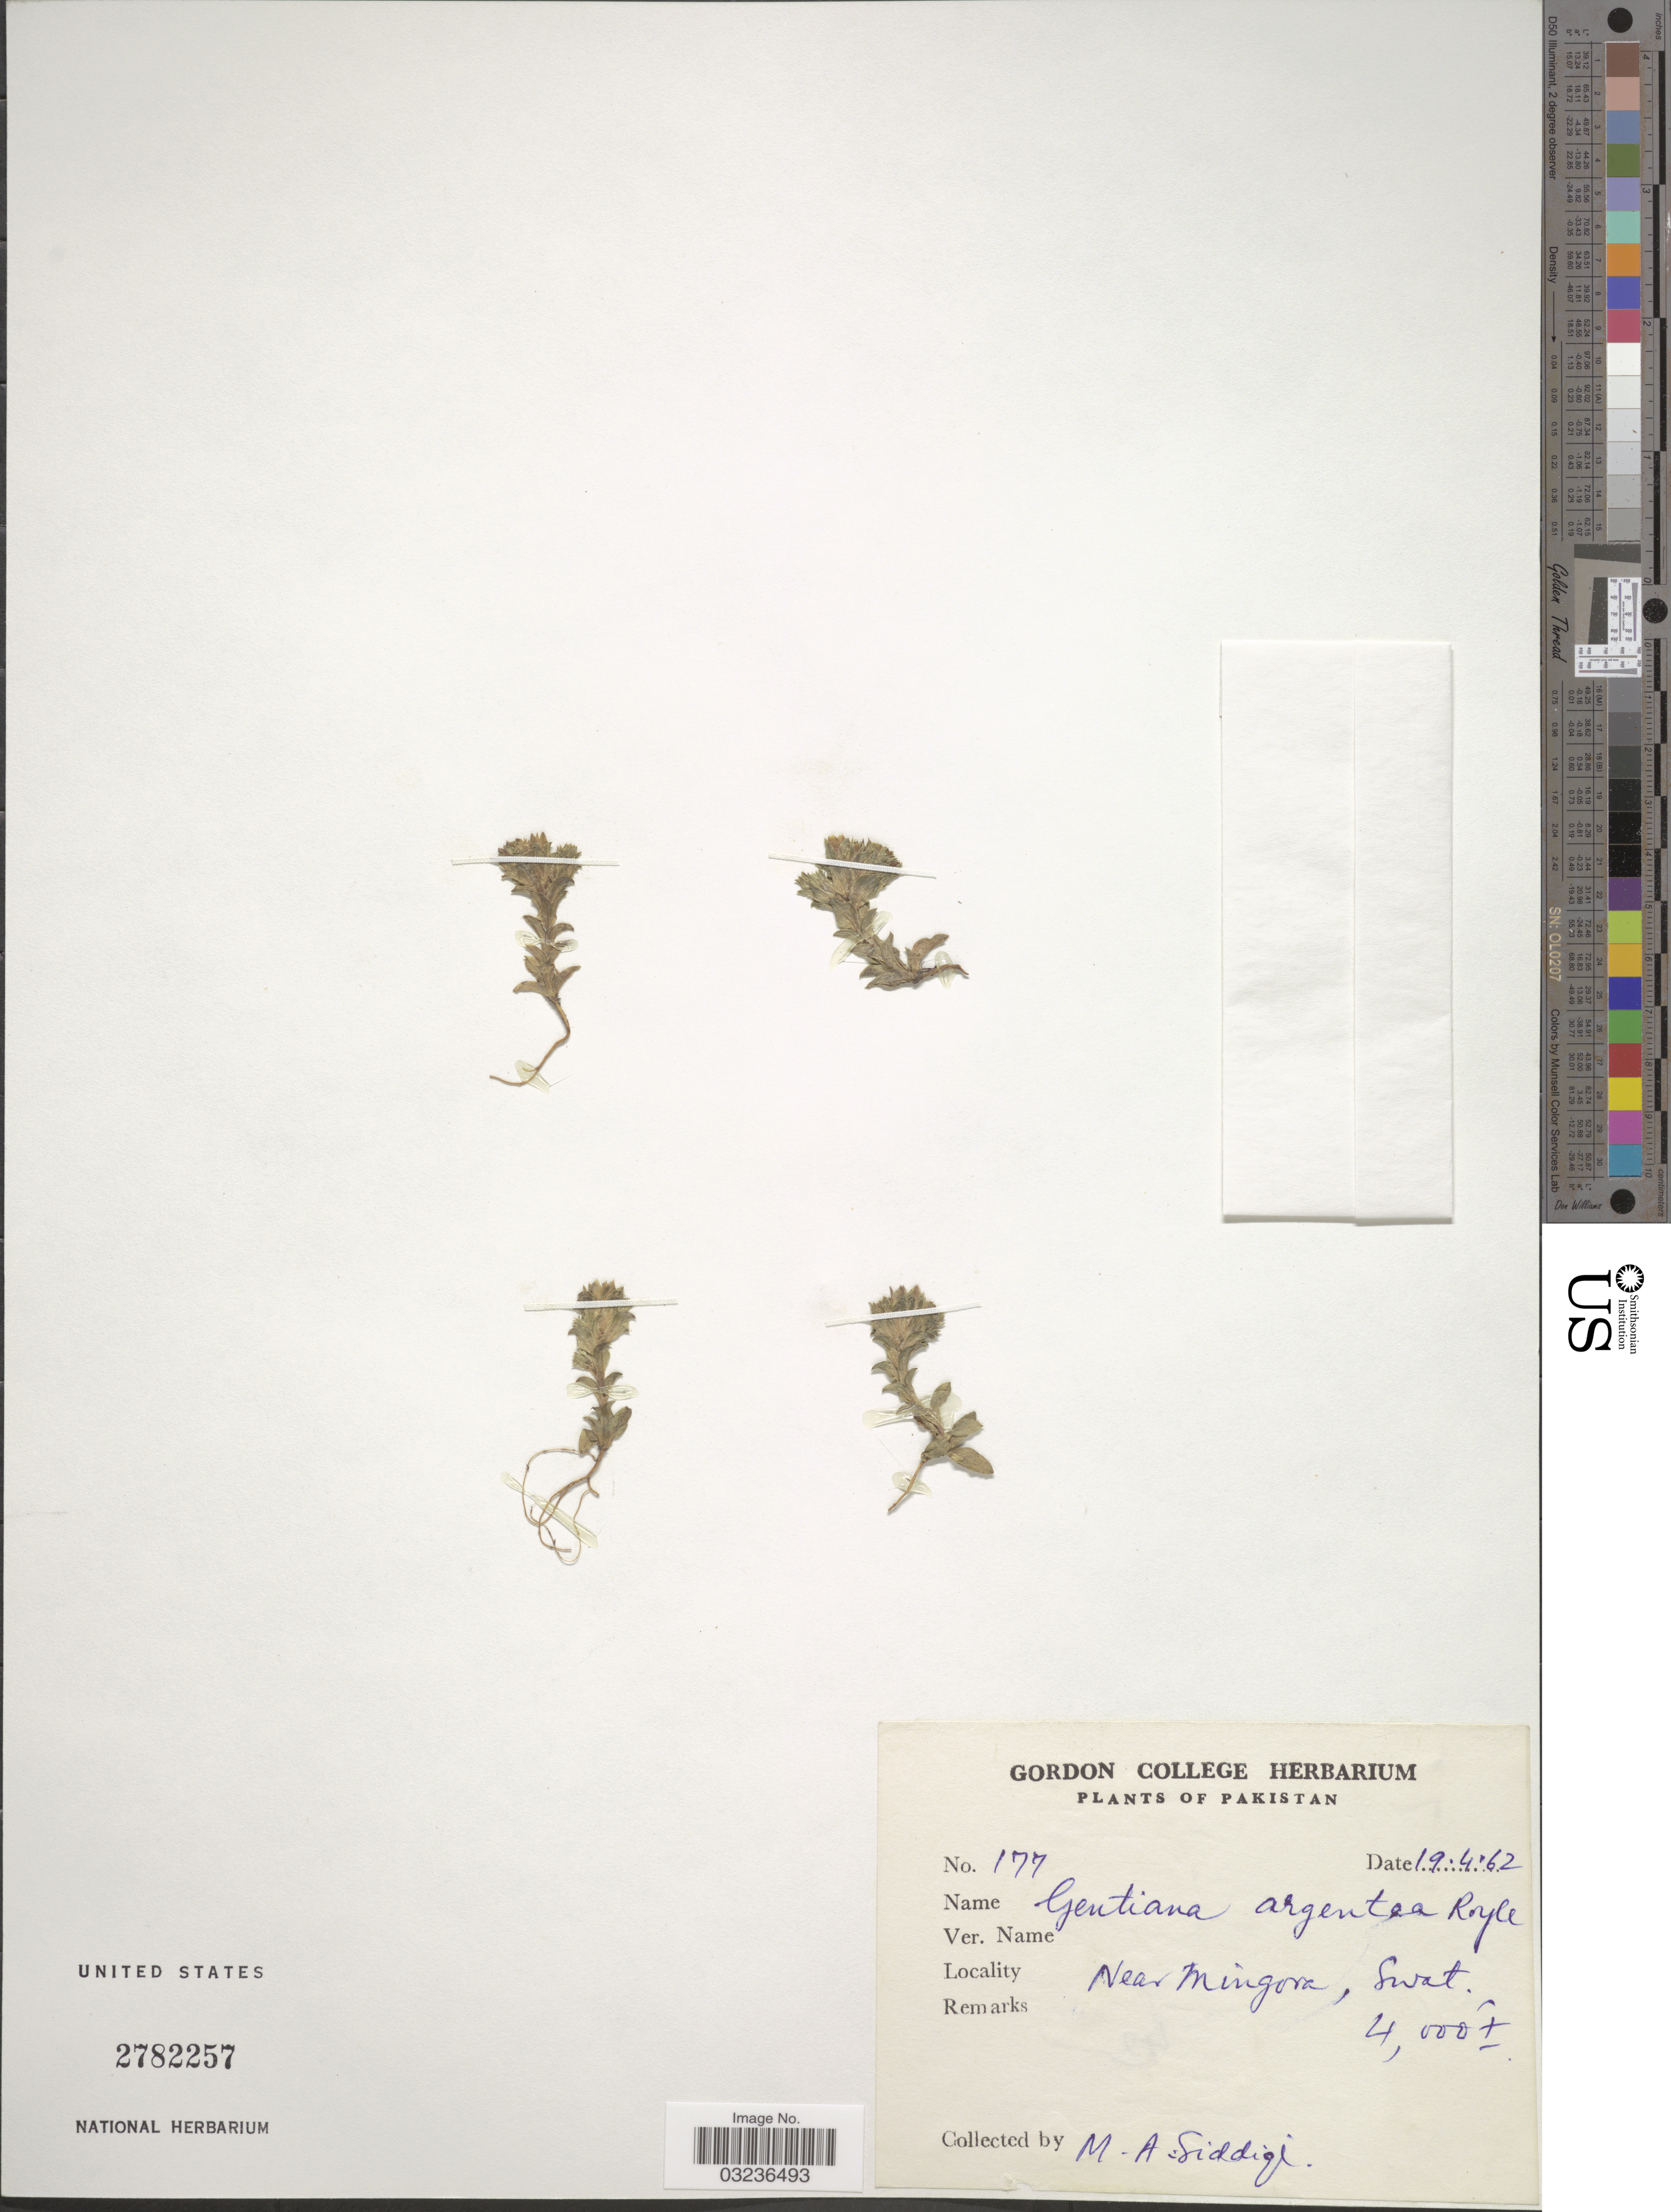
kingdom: Plantae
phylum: Tracheophyta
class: Magnoliopsida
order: Gentianales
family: Gentianaceae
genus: Gentiana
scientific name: Gentiana argentea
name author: (D. Don) Griseb.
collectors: M. Siddiqi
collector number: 177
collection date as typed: Transcribed d/m/y: 19/4/62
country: Pakistan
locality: Near Mingora, Swat.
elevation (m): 1219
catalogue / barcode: US 2782257